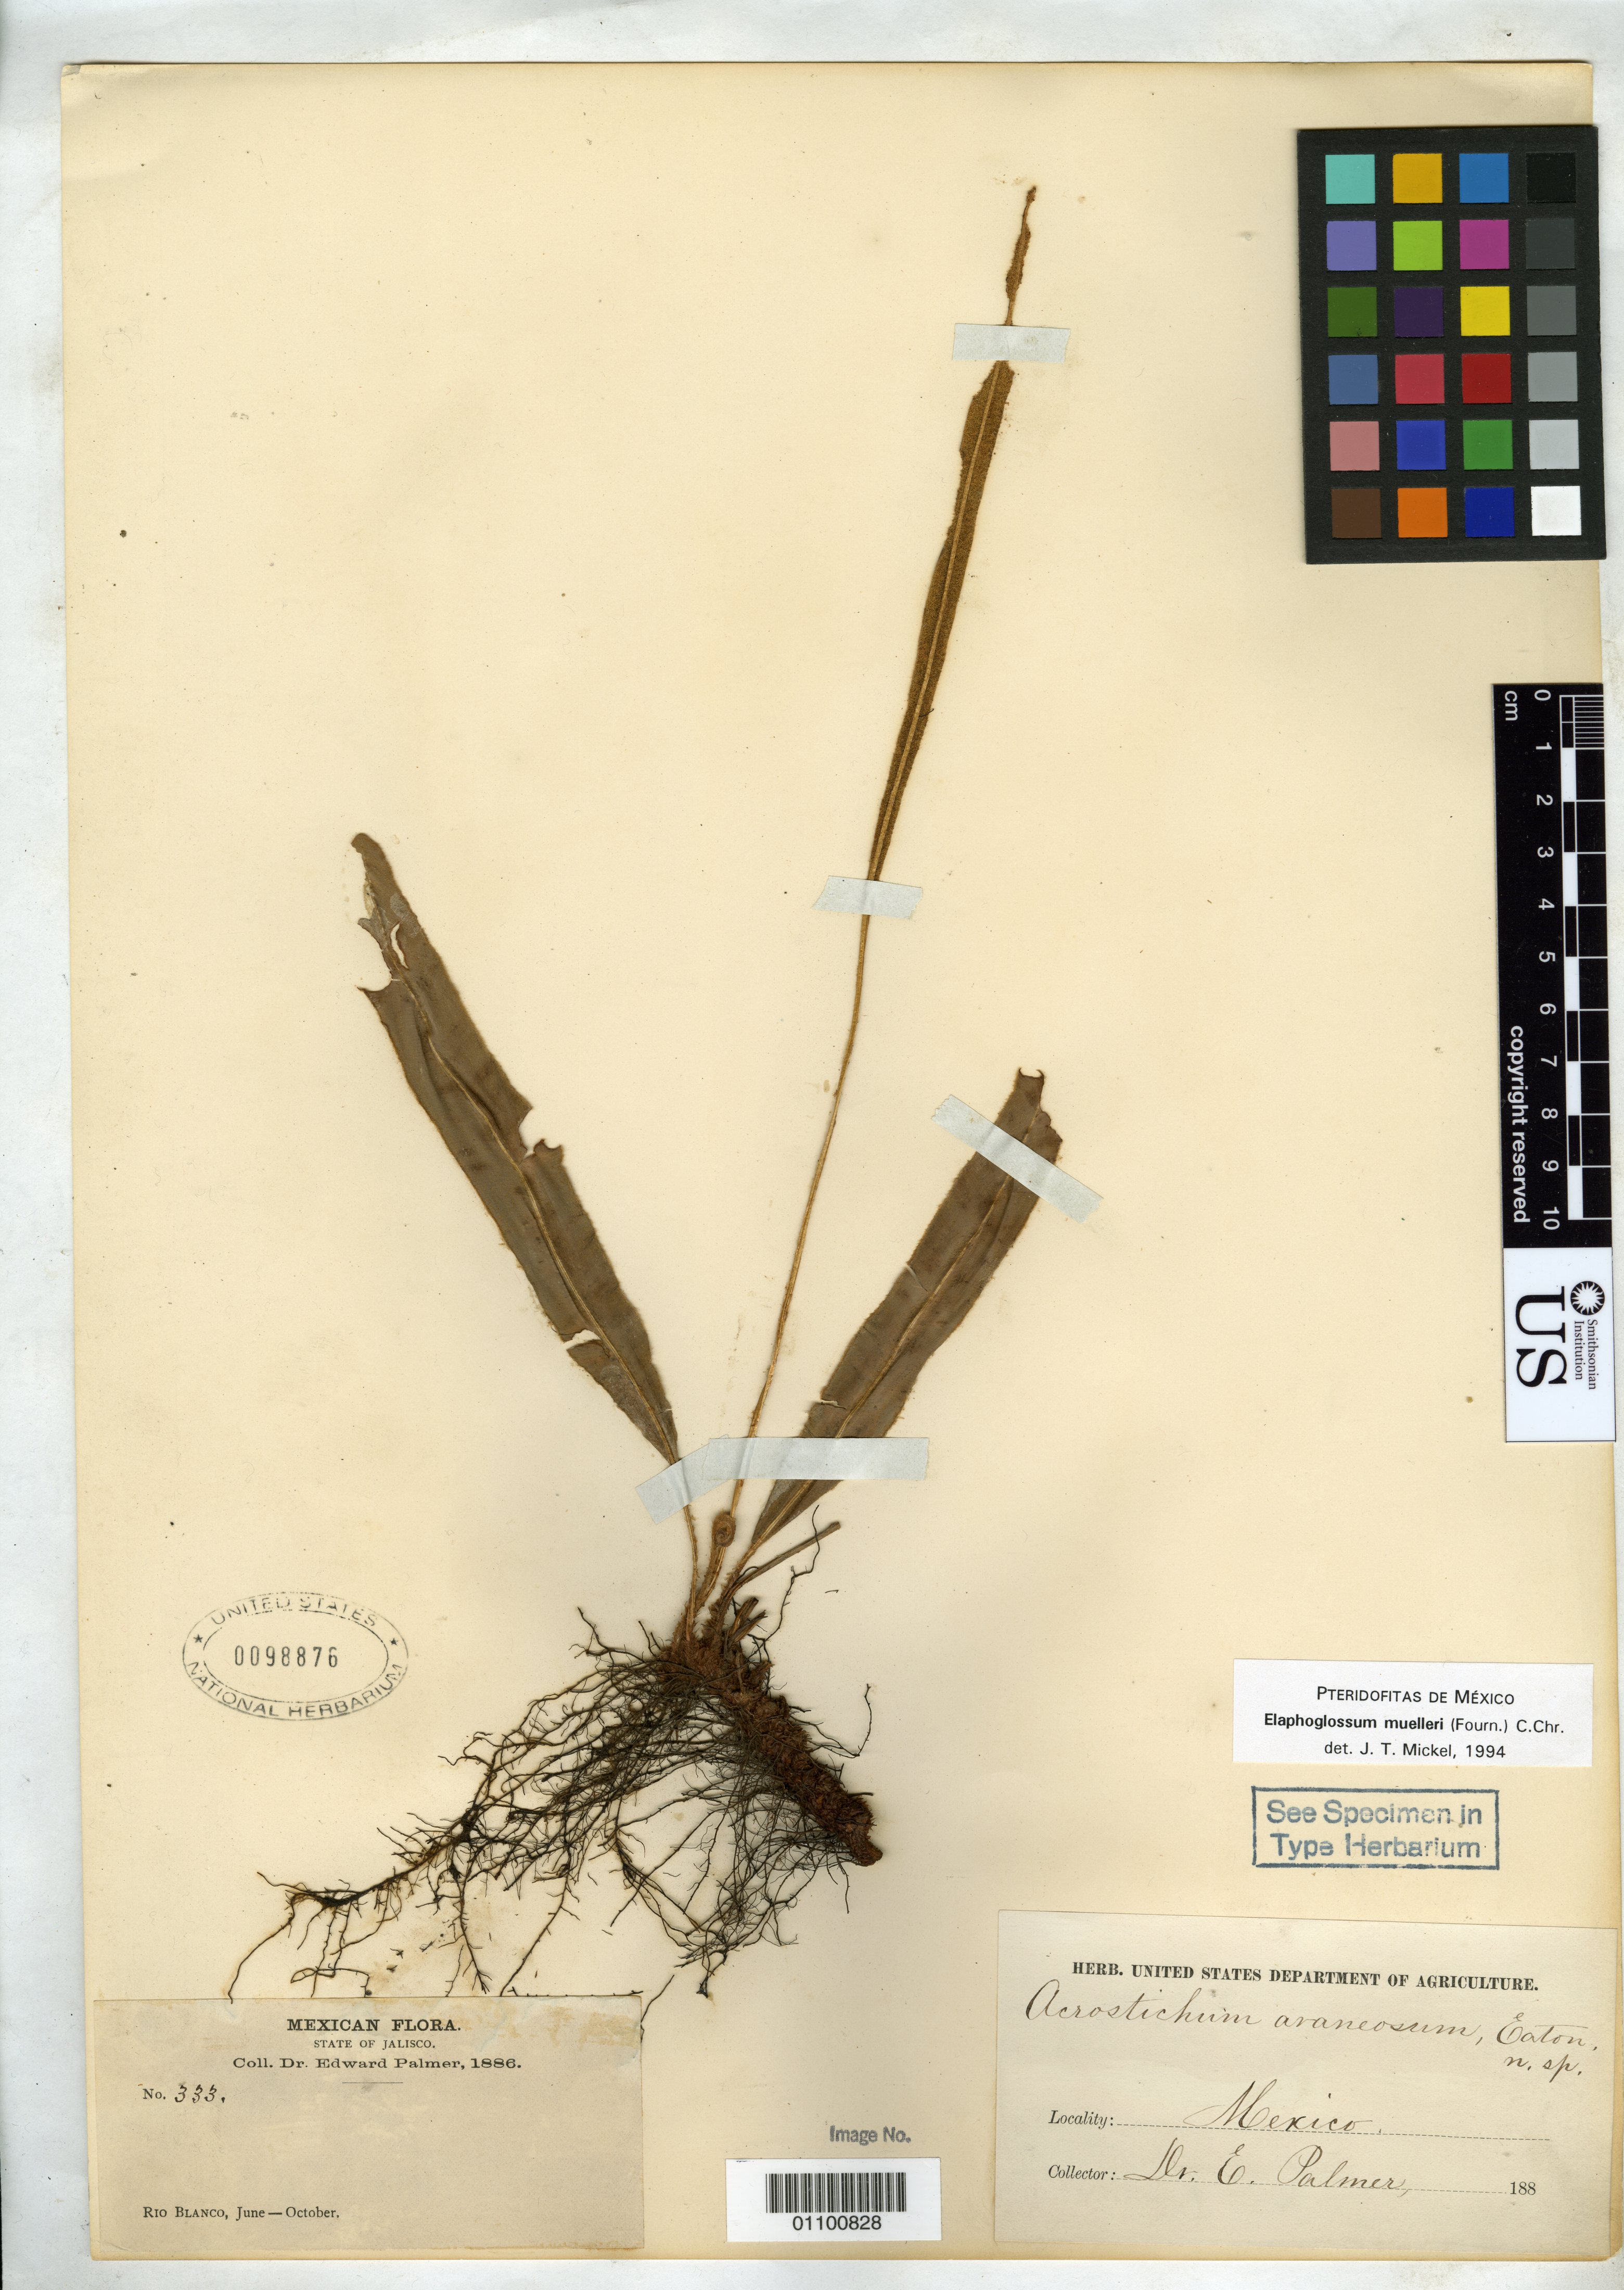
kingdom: Plantae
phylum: Tracheophyta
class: Polypodiopsida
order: Polypodiales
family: Pteridaceae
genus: Acrostichum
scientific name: Acrostichum araneosum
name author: D.C. Eaton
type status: Isotype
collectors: E. Palmer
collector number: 333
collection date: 1886-06/1886-10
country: Mexico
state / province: Jalisco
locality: Rio Blanco.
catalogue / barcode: US 98876